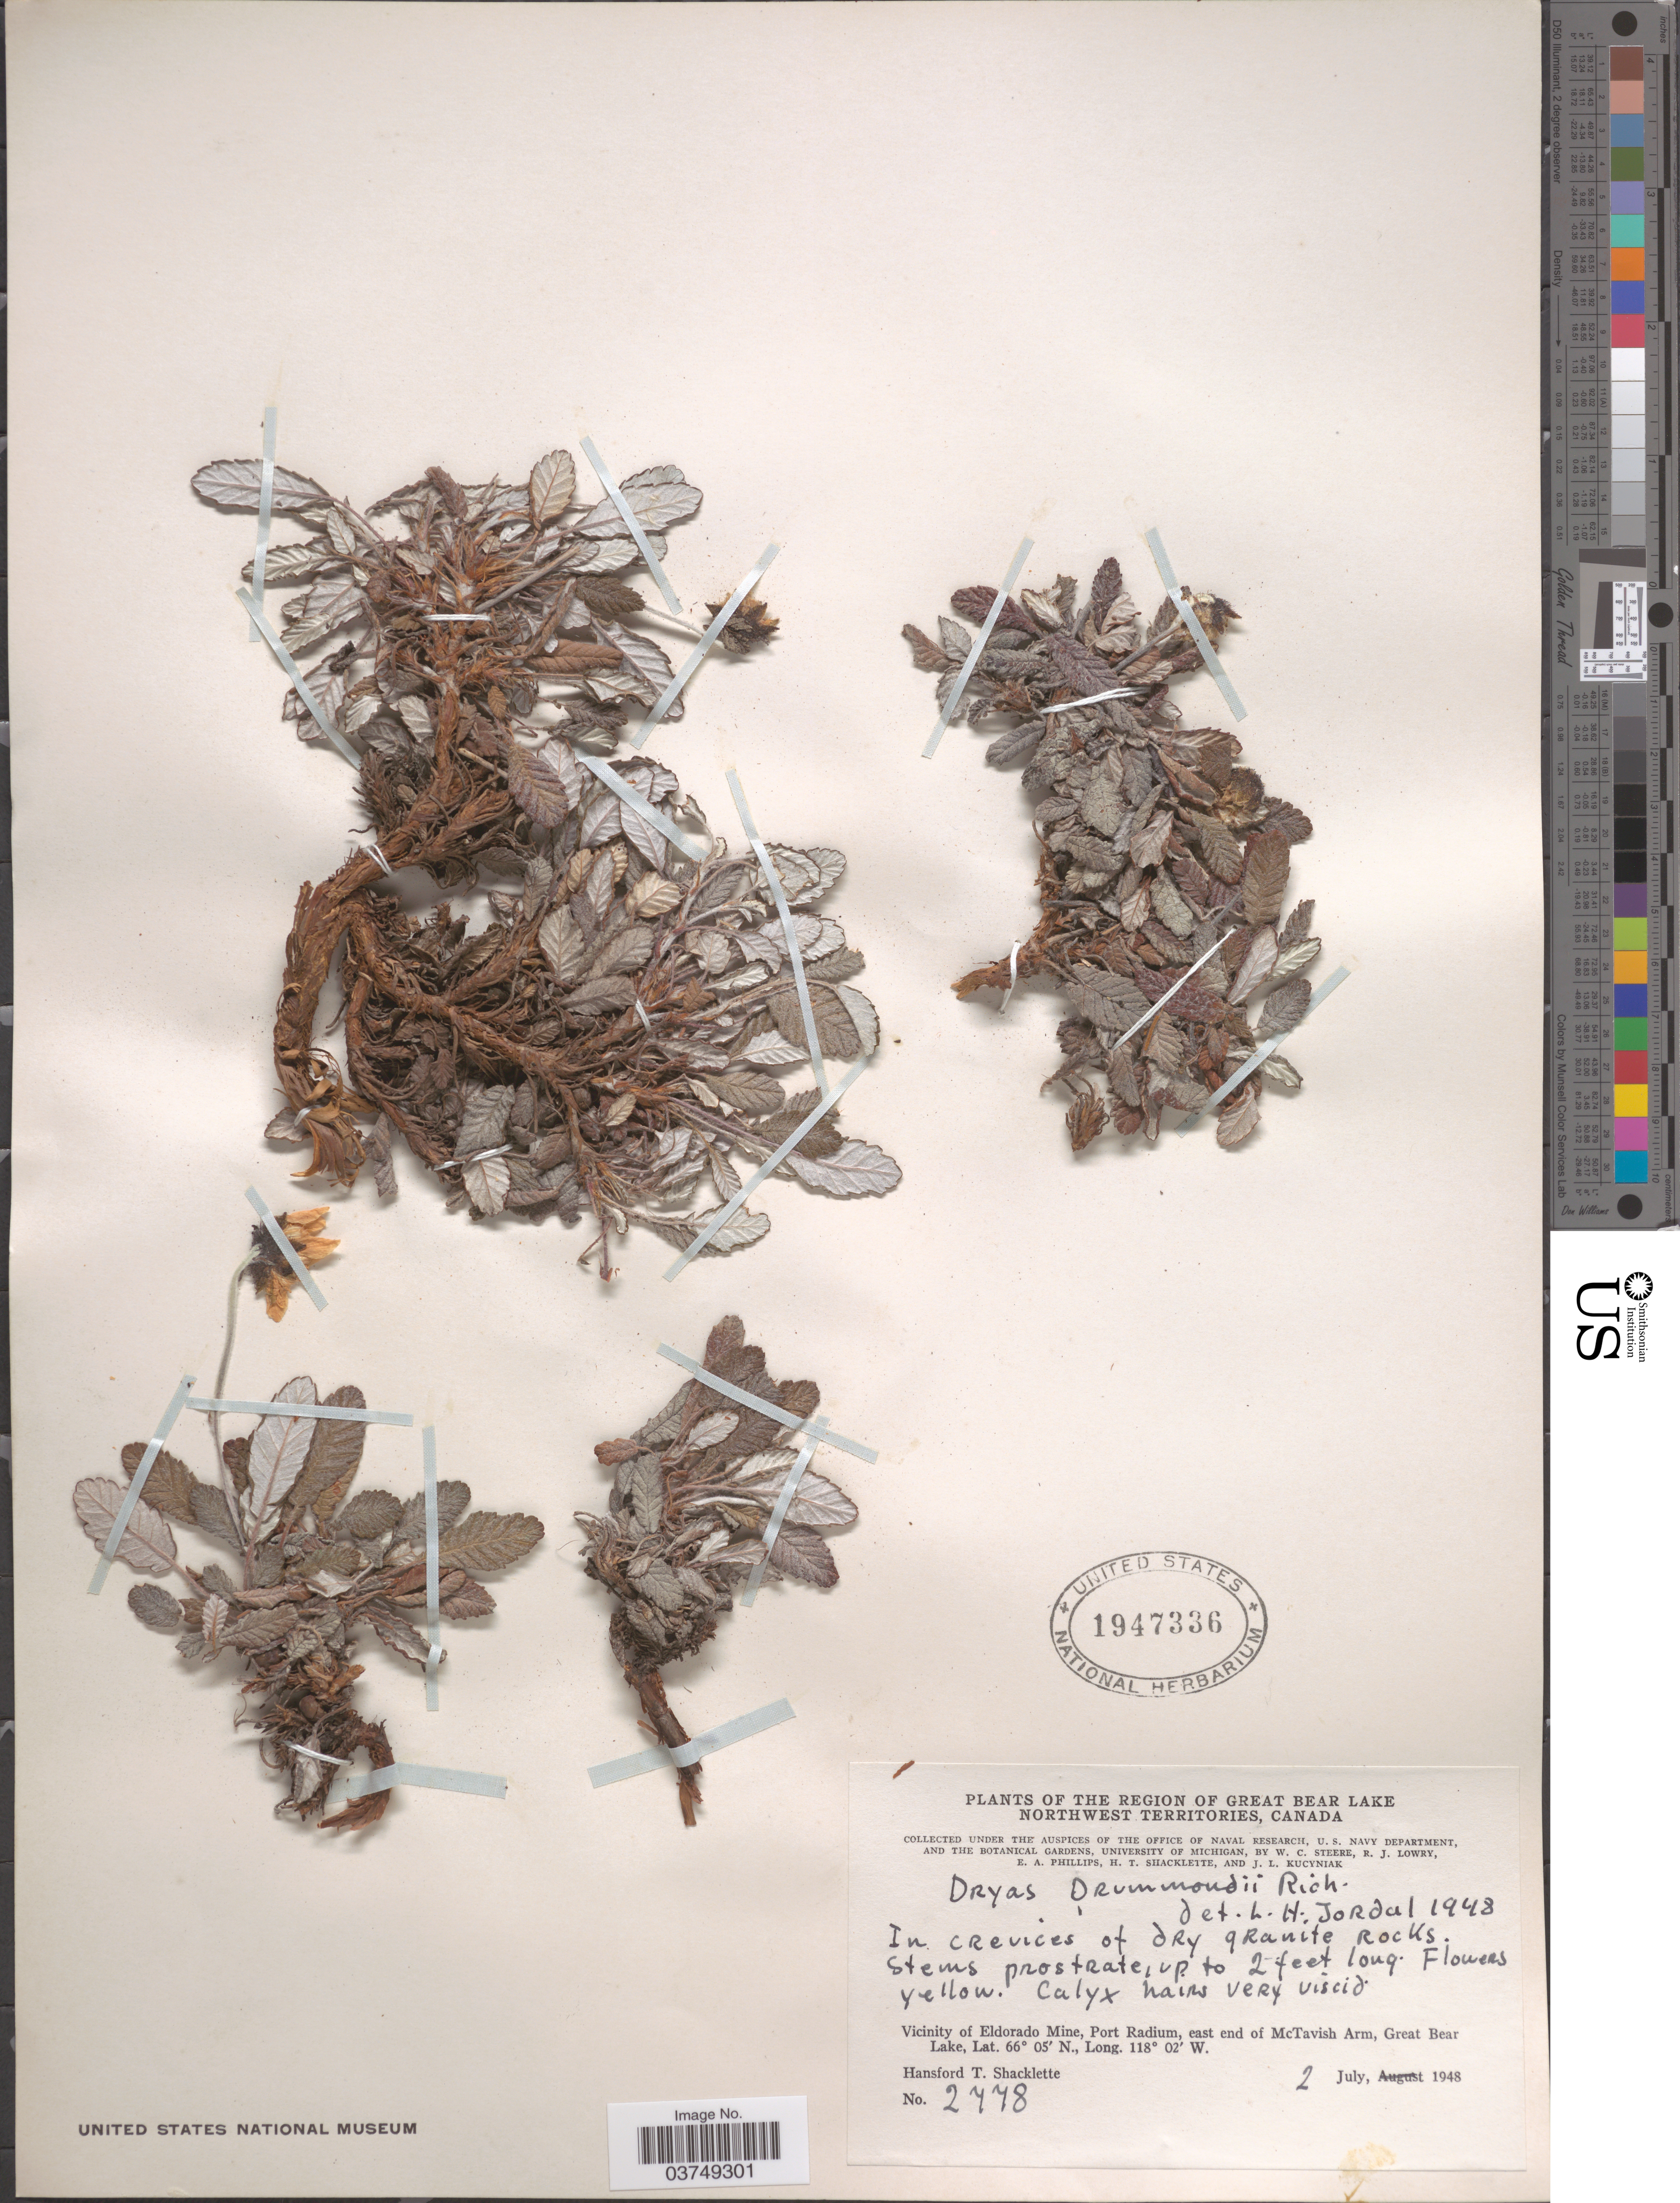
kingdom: Plantae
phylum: Tracheophyta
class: Magnoliopsida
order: Rosales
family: Rosaceae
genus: Dryas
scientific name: Dryas drummondii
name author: Hook. & Richardson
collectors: H. Shacklette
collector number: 2778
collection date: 1948-07-02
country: Canada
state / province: Northwest Territories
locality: The Region of Great Bear Lake. Vicinity of Eldorado Mine, Port Radium, east end of McTavish Arm, Great Bear Lake.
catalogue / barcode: US 1947336